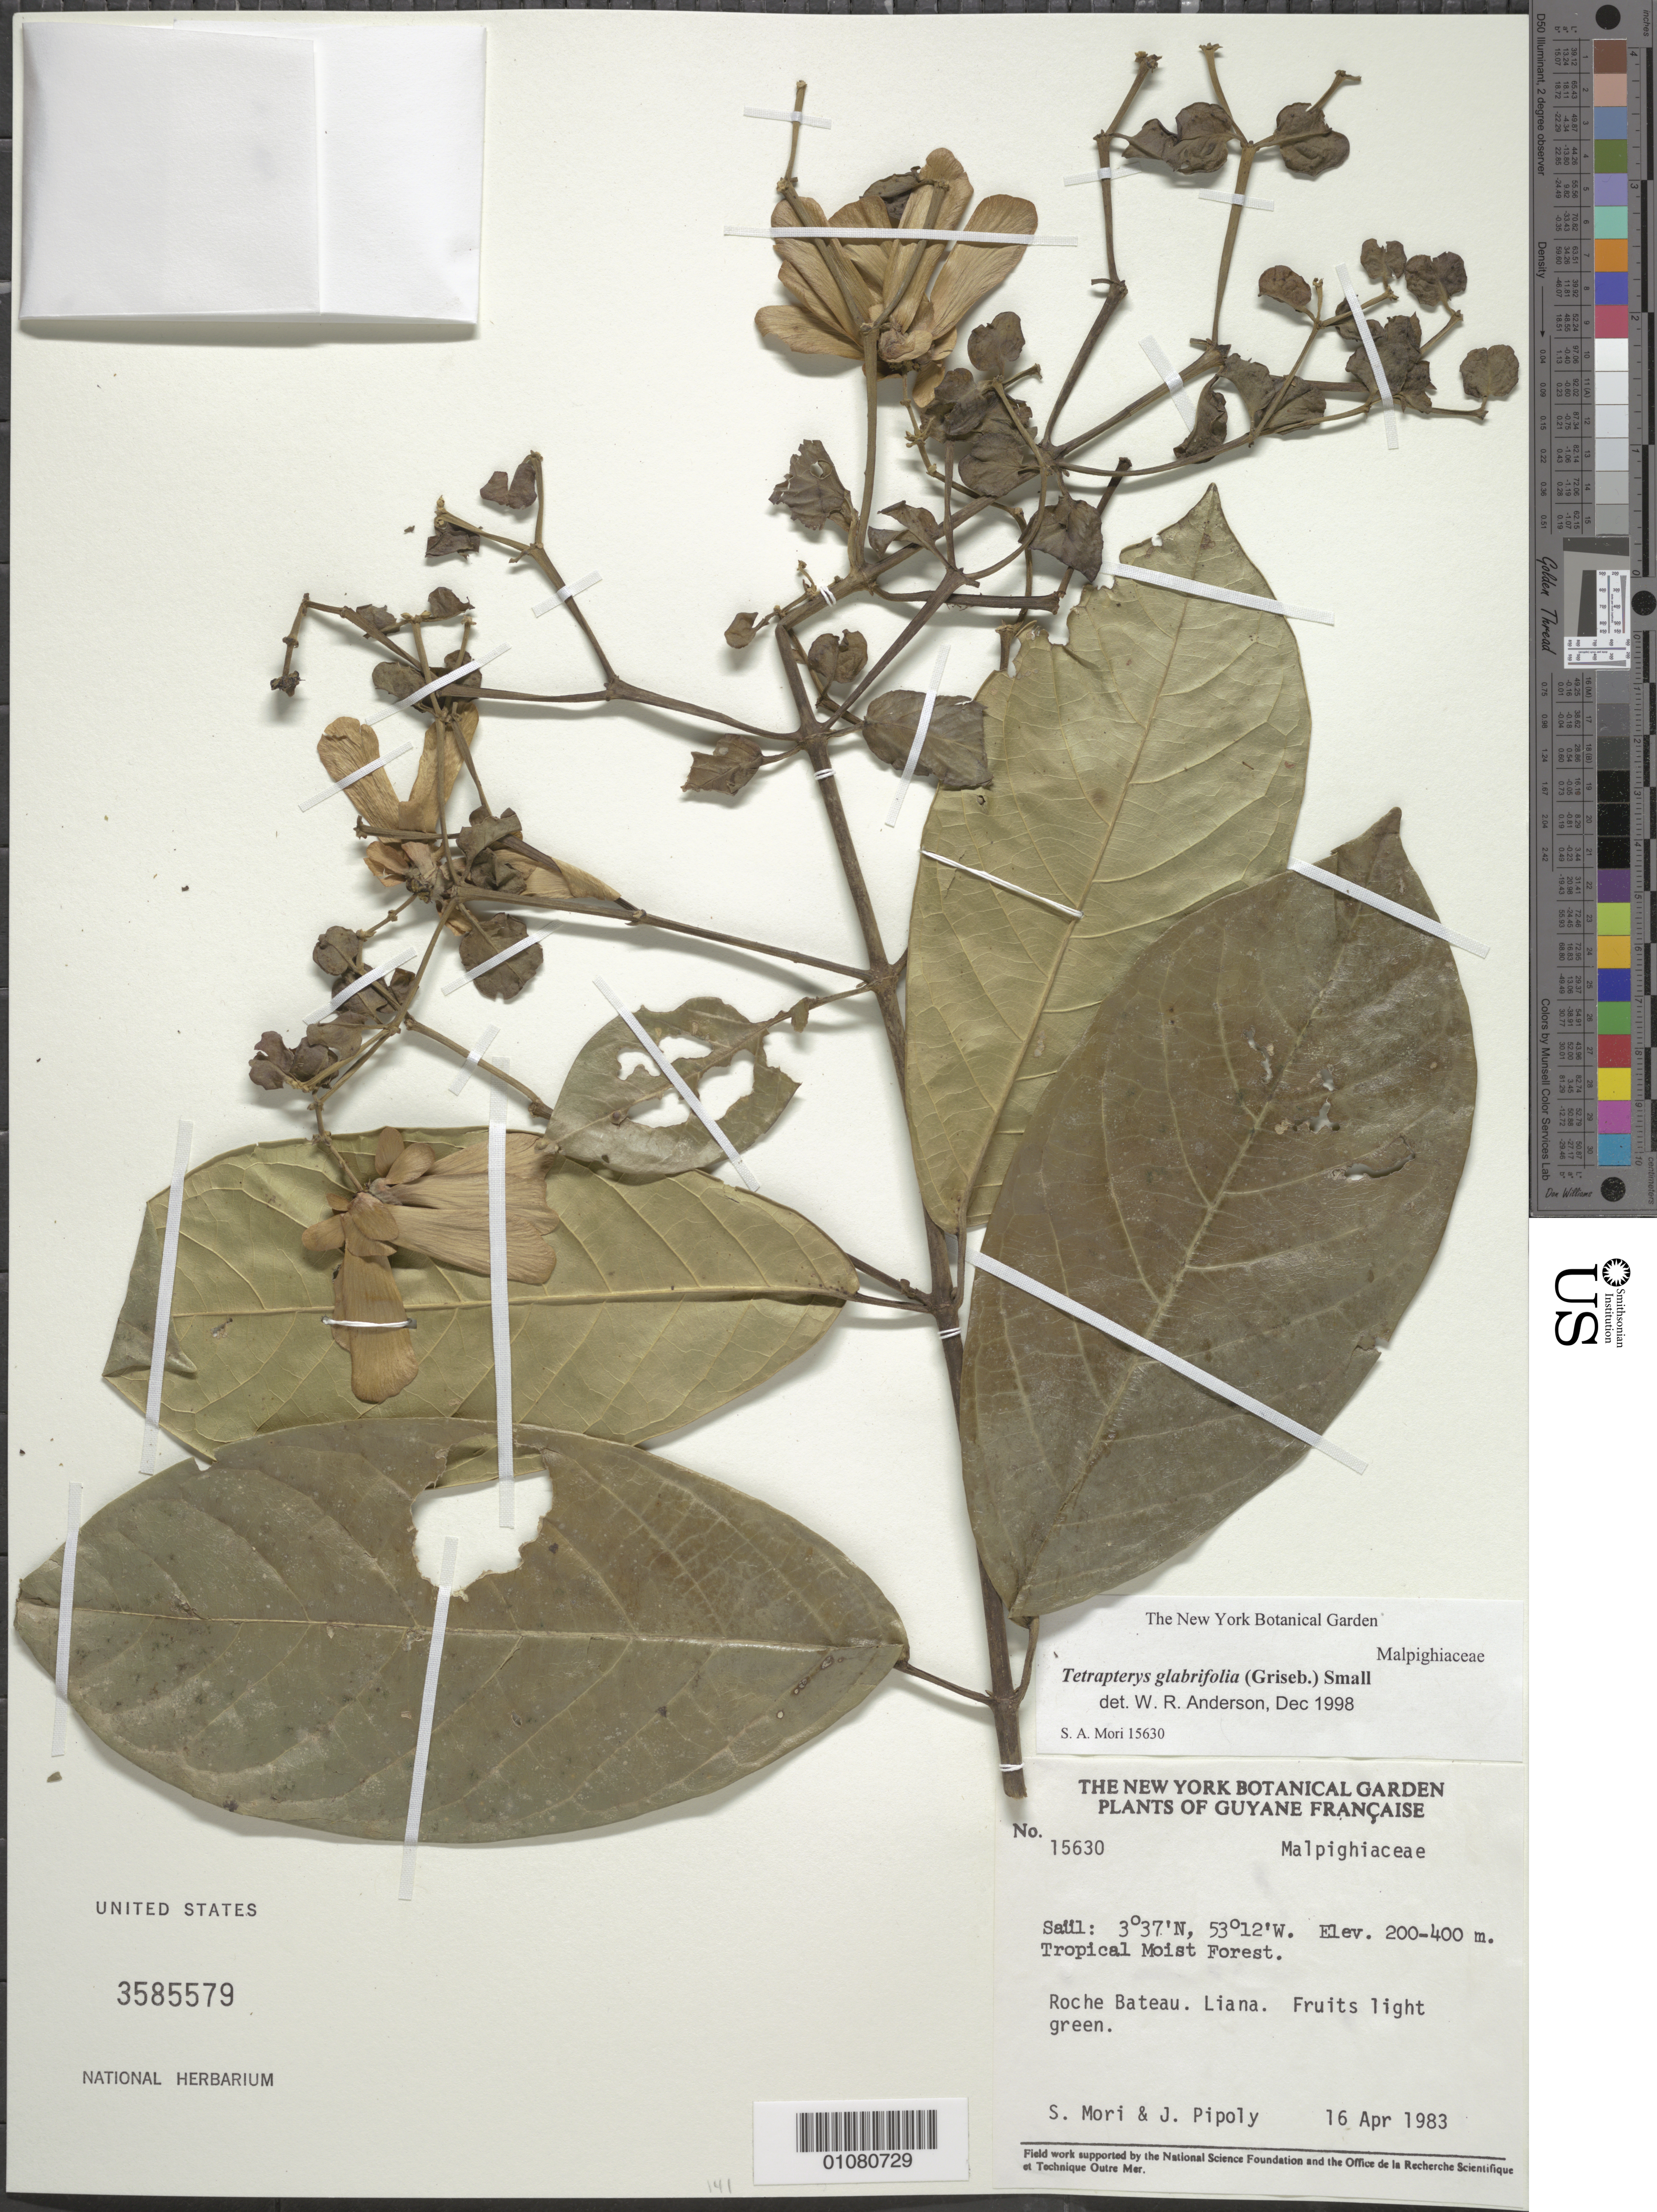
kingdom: Plantae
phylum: Tracheophyta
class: Magnoliopsida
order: Malpighiales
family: Malpighiaceae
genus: Tetrapterys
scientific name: Tetrapterys glabrifolia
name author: (Griseb.) Small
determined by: Anderson, W. R., (MICH), University of Michigan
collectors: S. Mori & J. J. Pipoly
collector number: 15630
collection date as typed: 16-Apr-83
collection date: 1983-04-16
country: French Guiana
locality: Saül, Roche Bateau Trail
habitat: Tropical moist forest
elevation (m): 200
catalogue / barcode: US 3585579